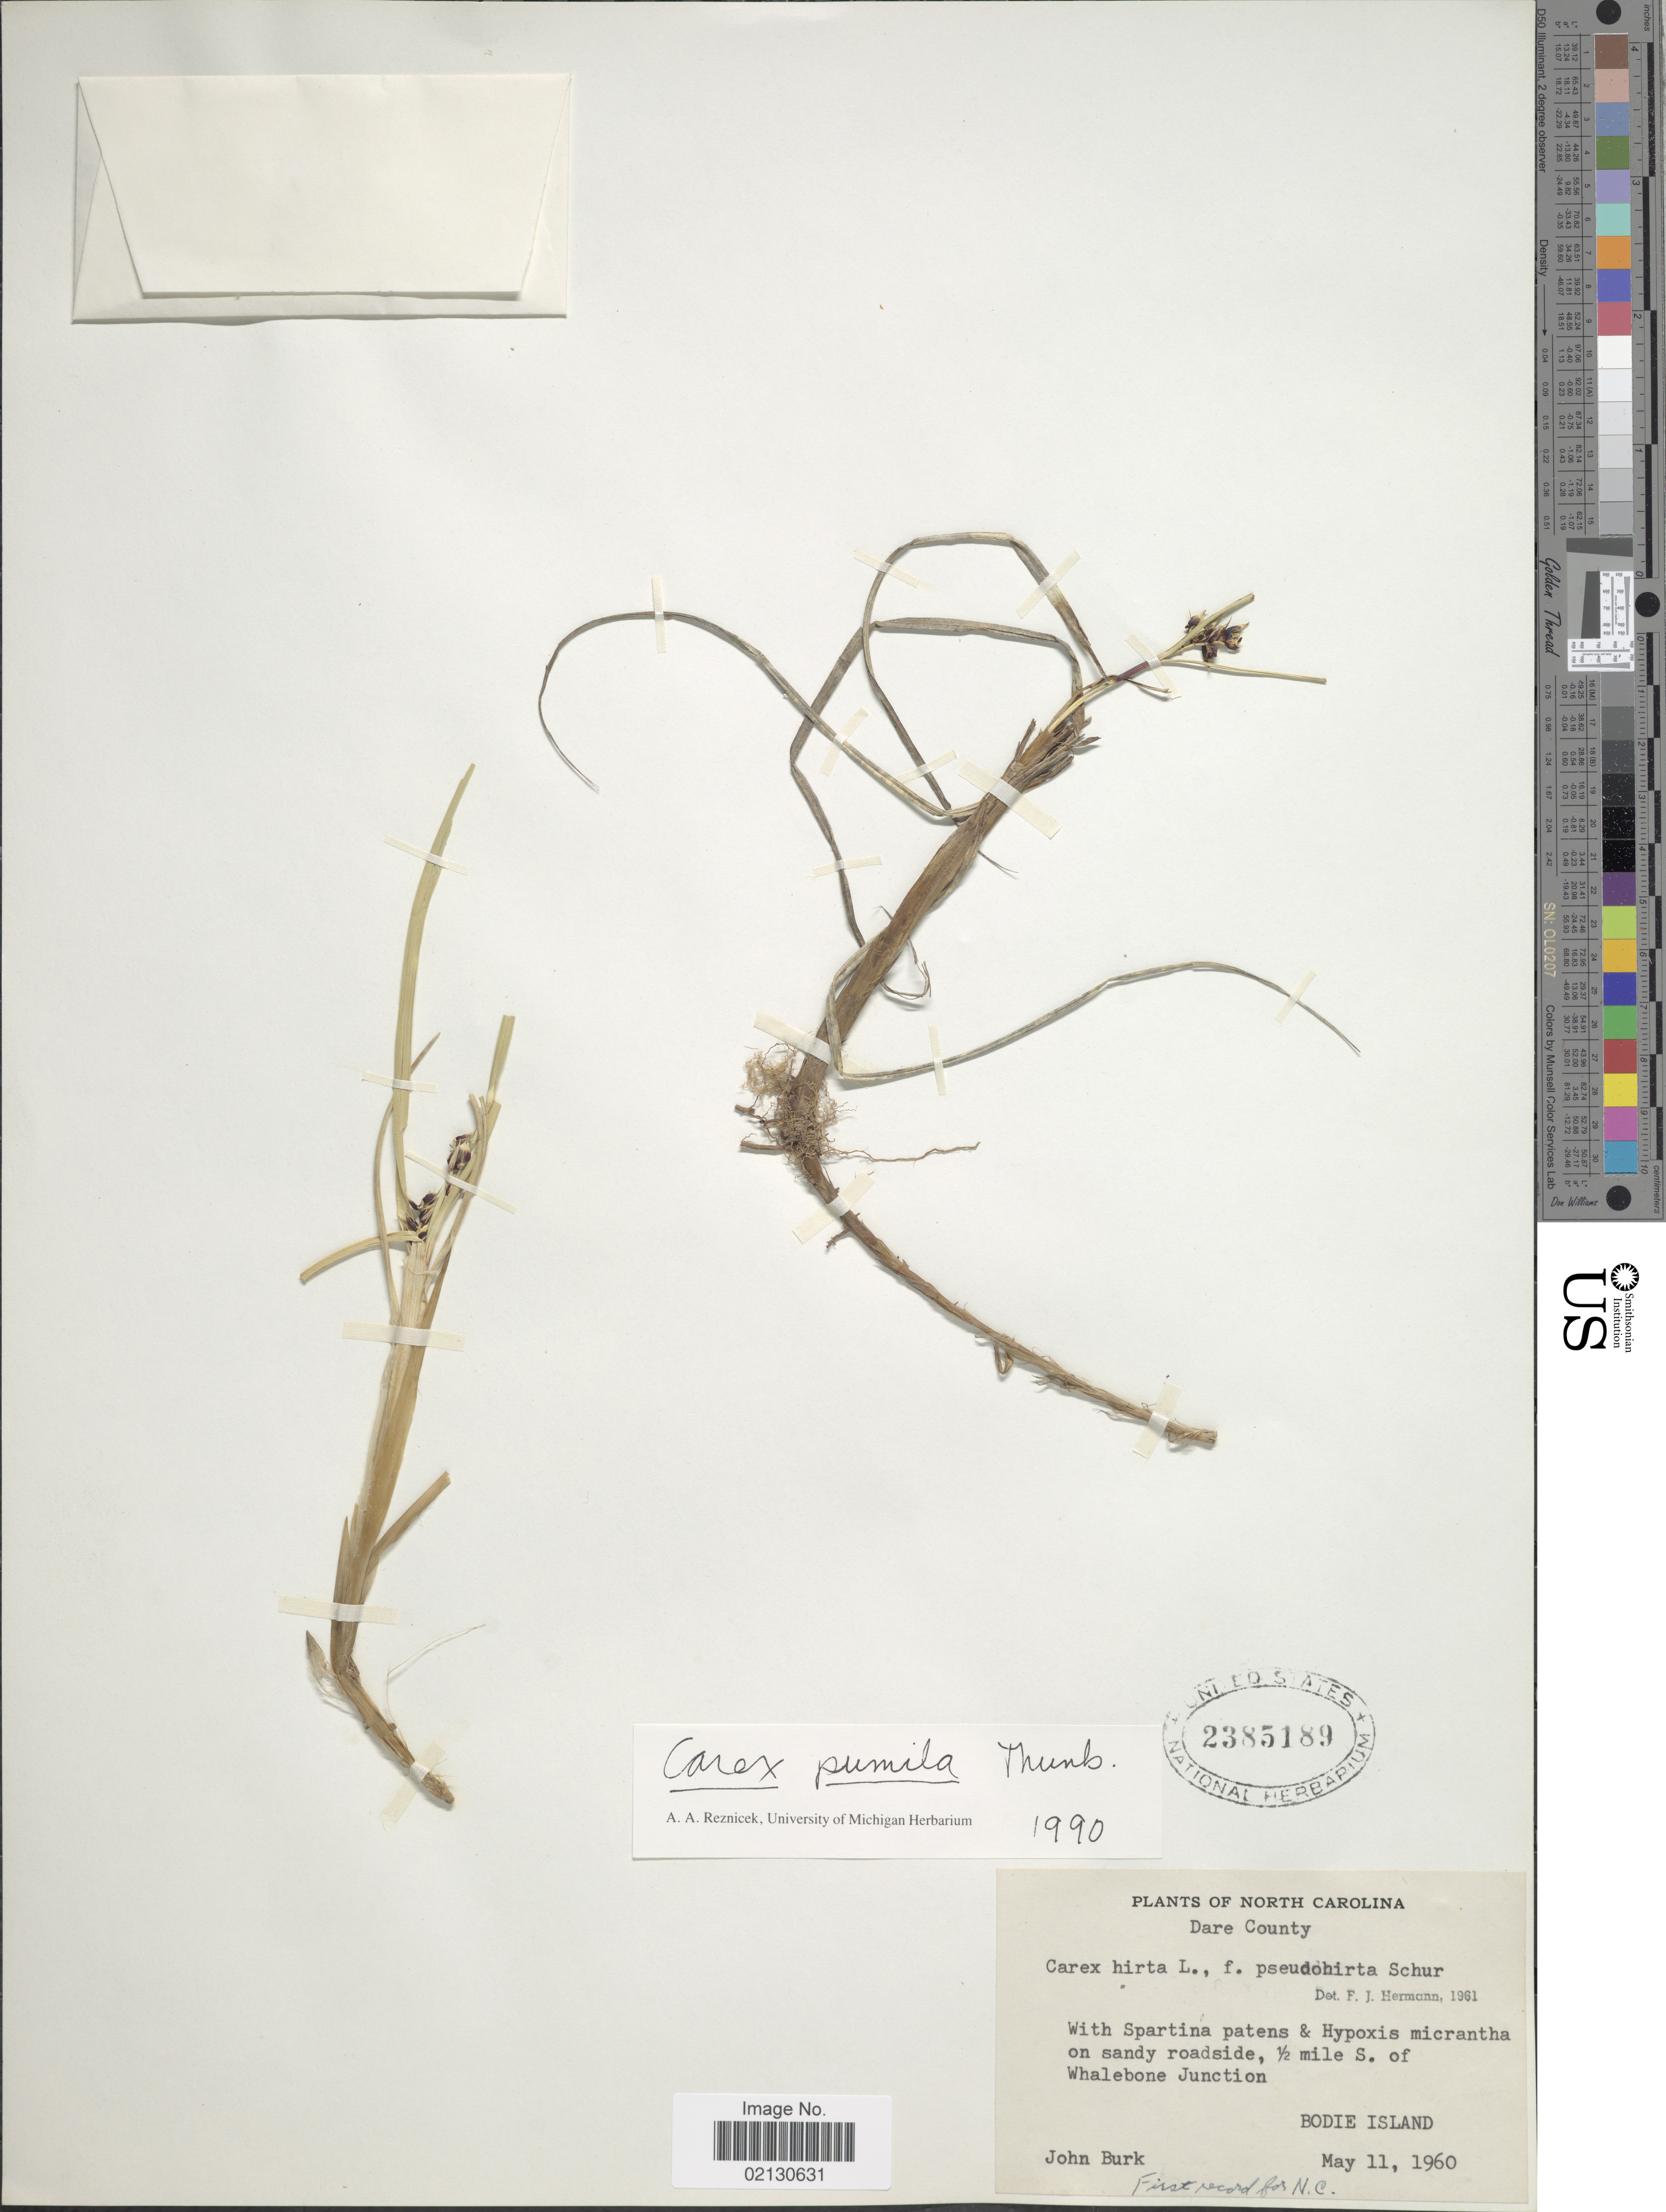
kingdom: Plantae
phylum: Tracheophyta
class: Liliopsida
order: Poales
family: Cyperaceae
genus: Carex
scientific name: Carex pumila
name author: Thunb.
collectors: J. Burk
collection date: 1960-05-11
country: United States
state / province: North Carolina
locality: Dare County. ½ mile S. of Whalebone Junction. Bodie Island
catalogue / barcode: US 2385189